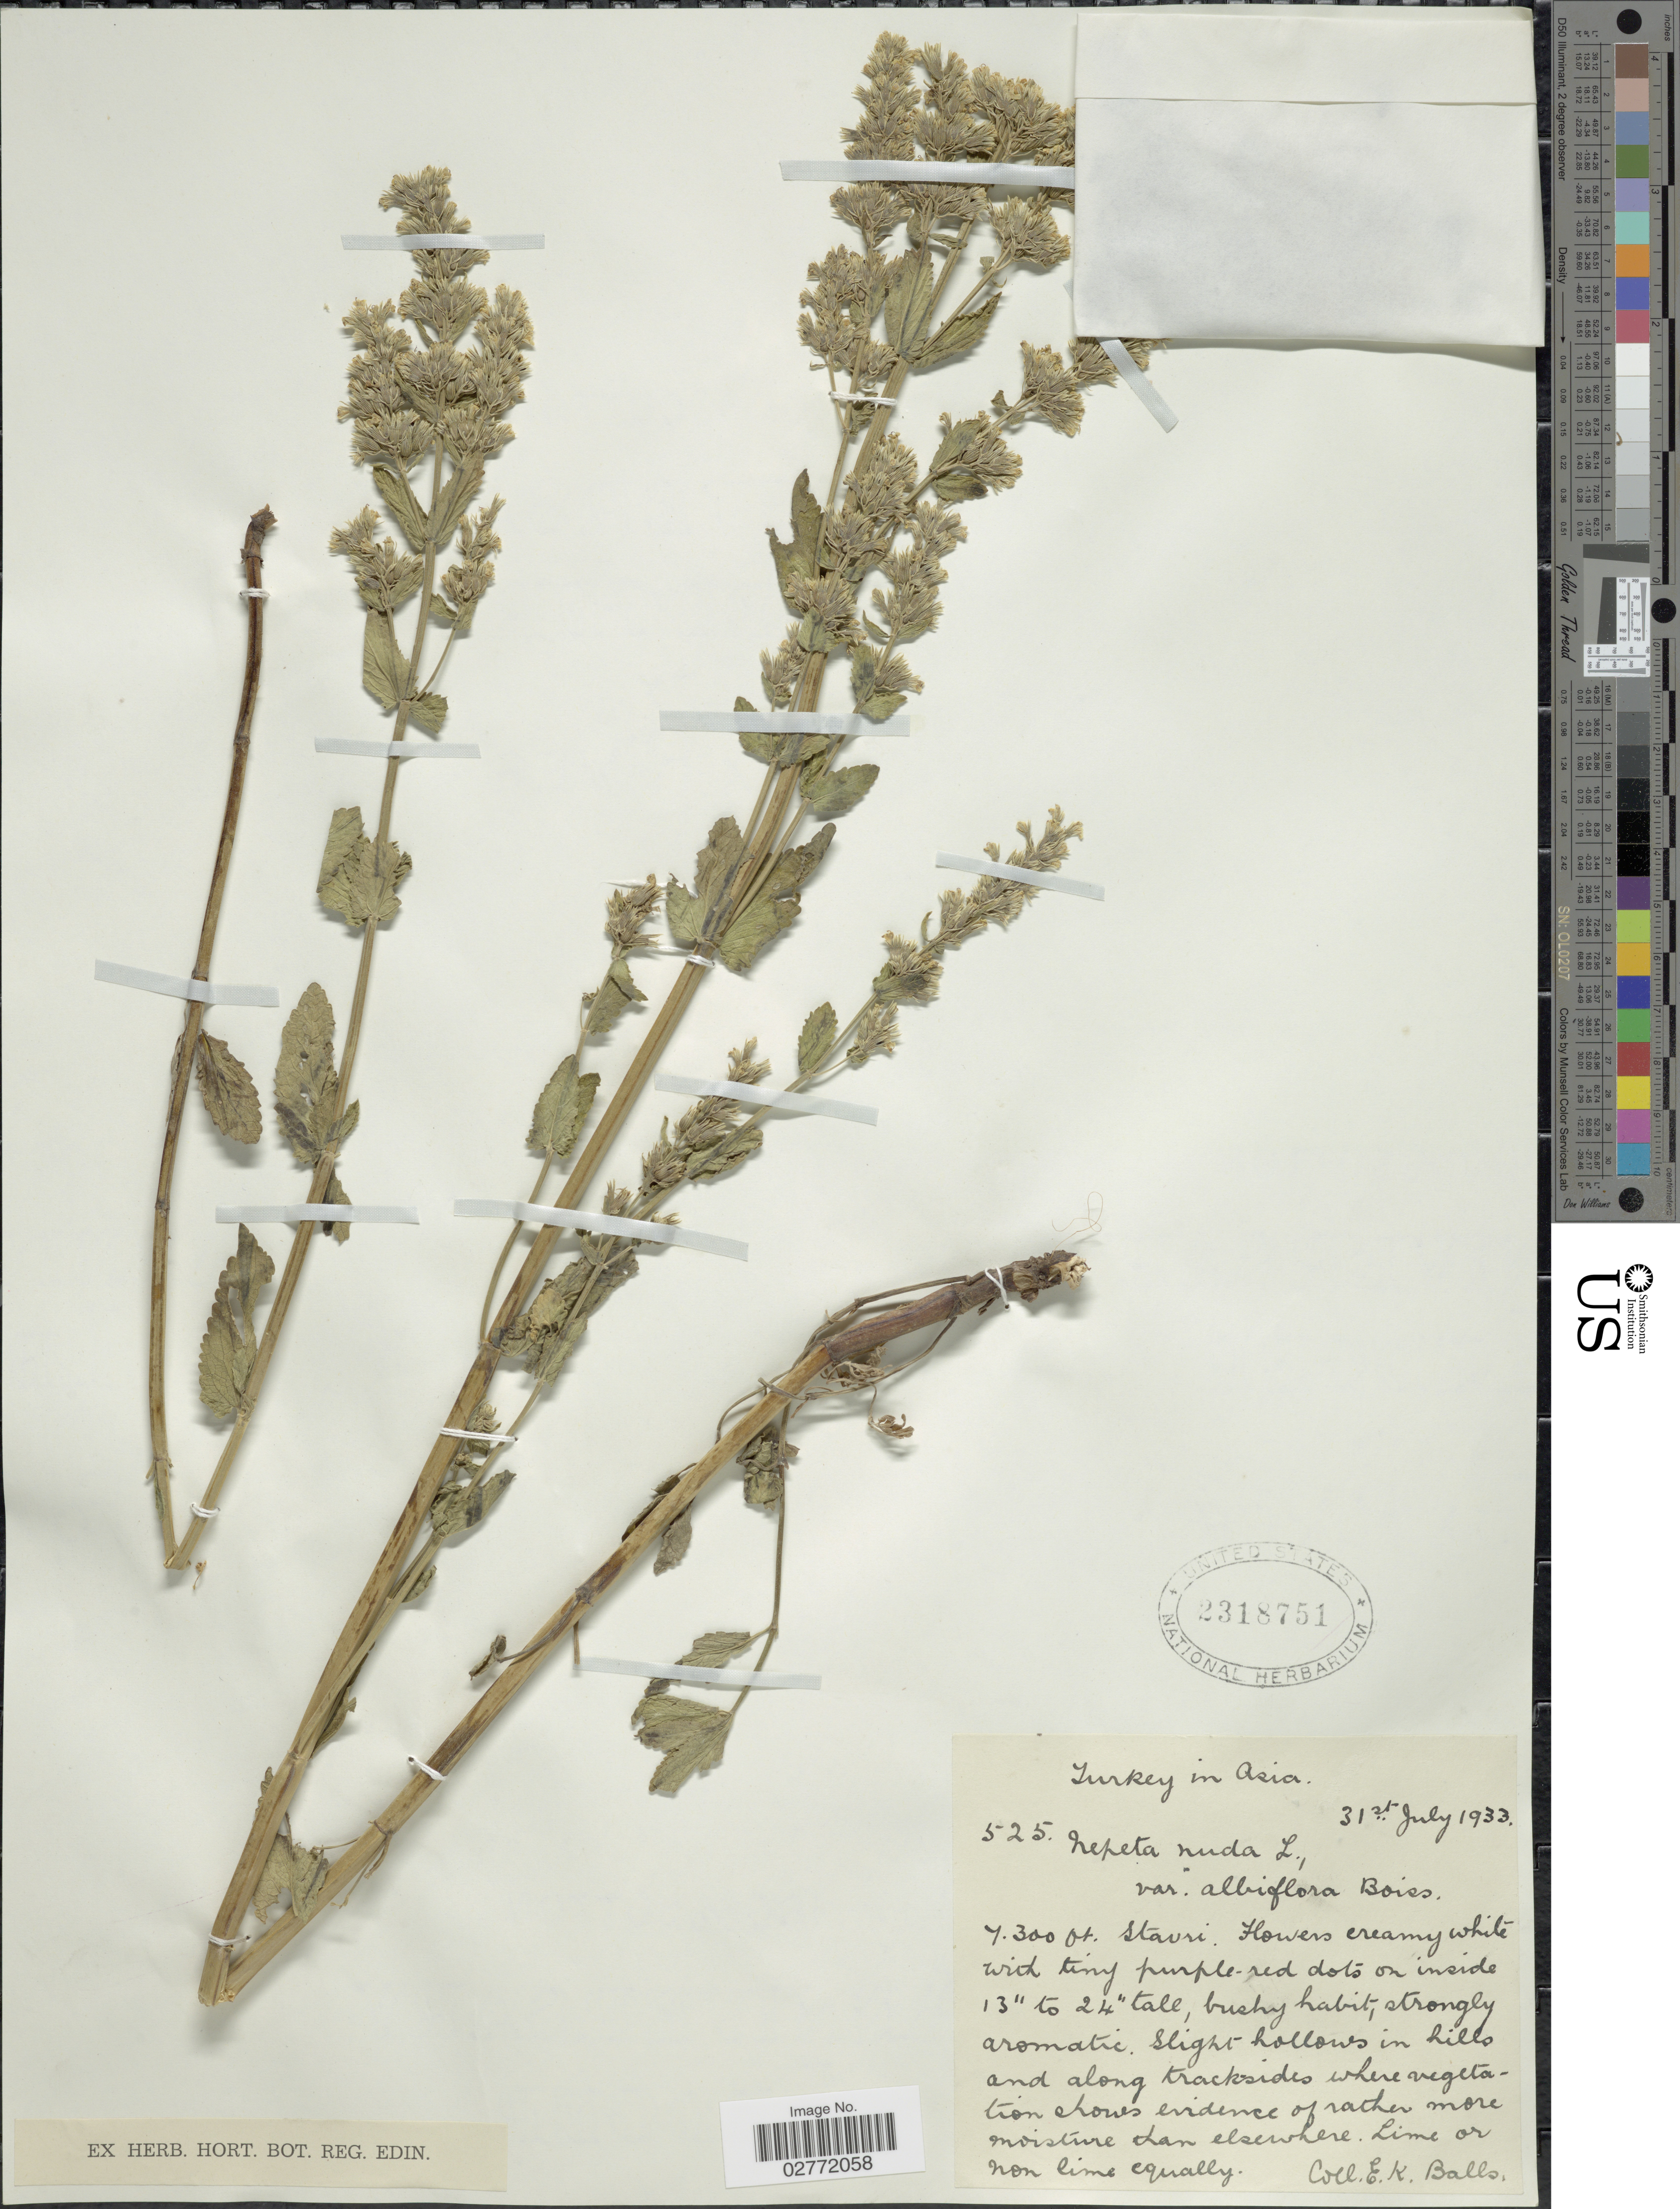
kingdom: Plantae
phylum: Tracheophyta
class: Magnoliopsida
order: Lamiales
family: Lamiaceae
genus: Nepeta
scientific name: Nepeta nuda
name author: L.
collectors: E. K. Balls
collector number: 525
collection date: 1933-07-31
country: Turkey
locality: Turkey in Asia, Stavri.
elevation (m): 2225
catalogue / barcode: US 2318751